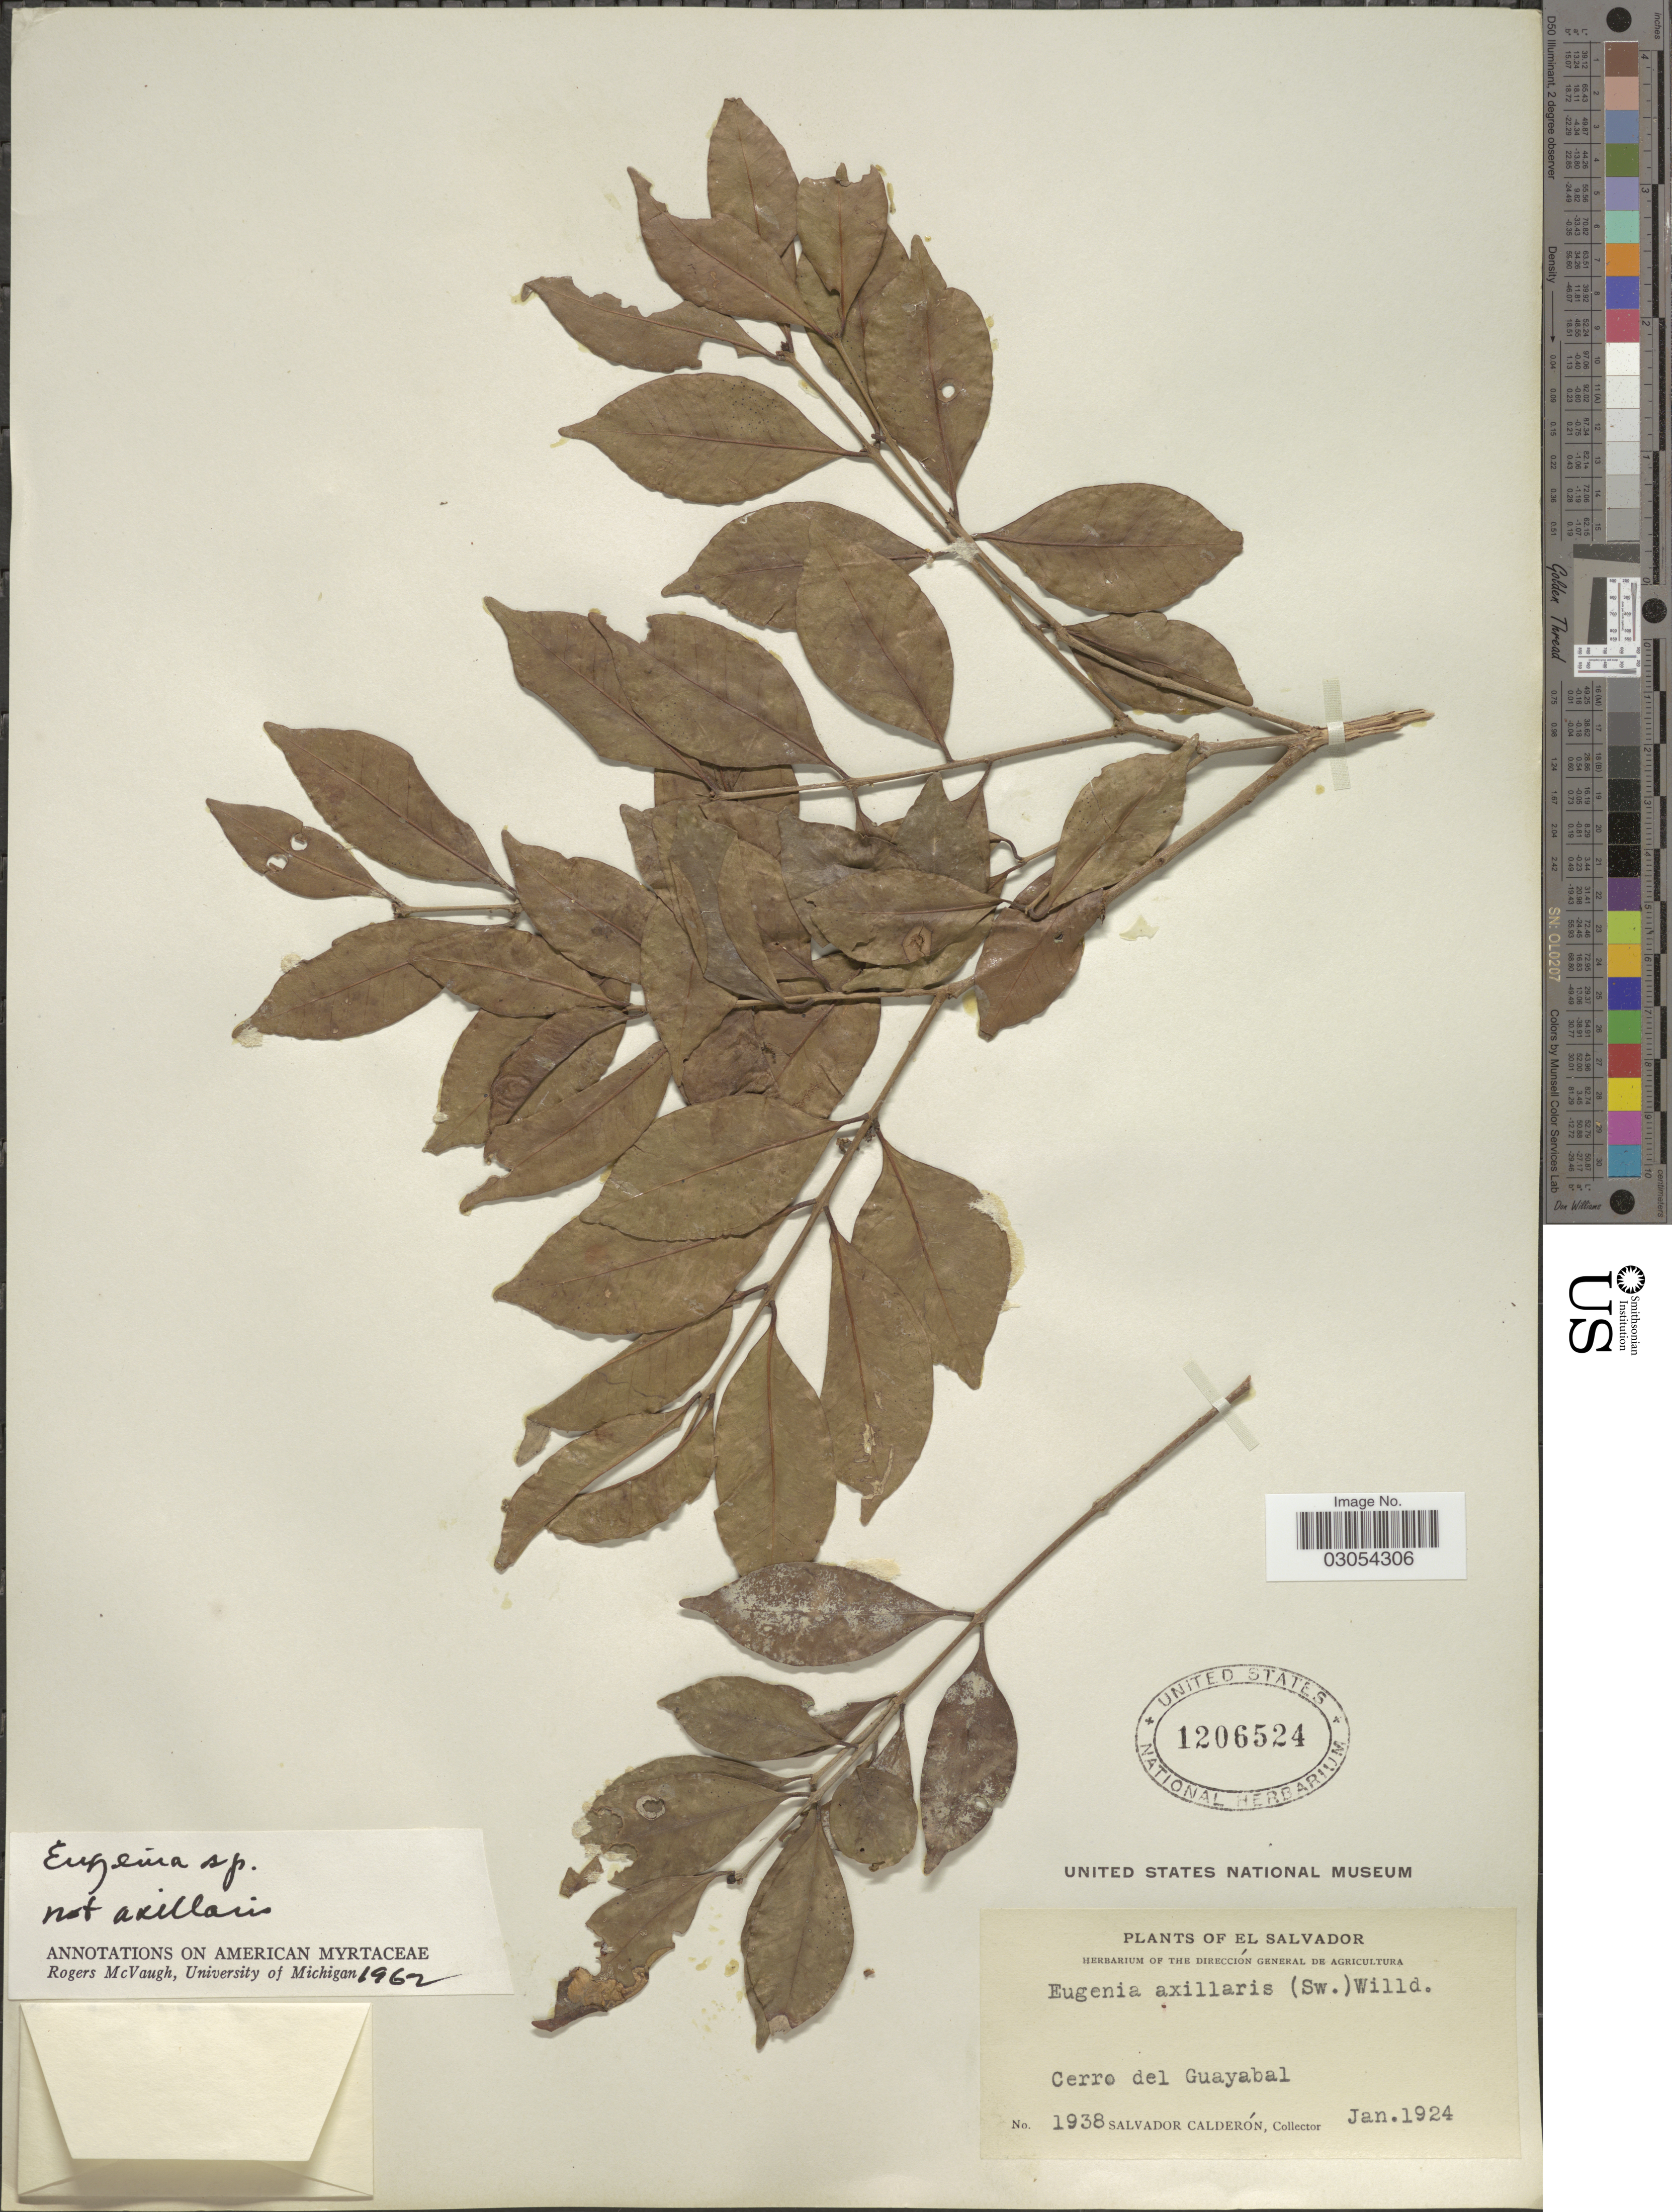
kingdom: Plantae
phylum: Tracheophyta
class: Magnoliopsida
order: Myrtales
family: Myrtaceae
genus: Eugenia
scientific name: Eugenia sp.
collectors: S. Calderón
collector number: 1938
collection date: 1924-01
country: El Salvador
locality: Cerro del Guayabal.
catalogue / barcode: US 1206524